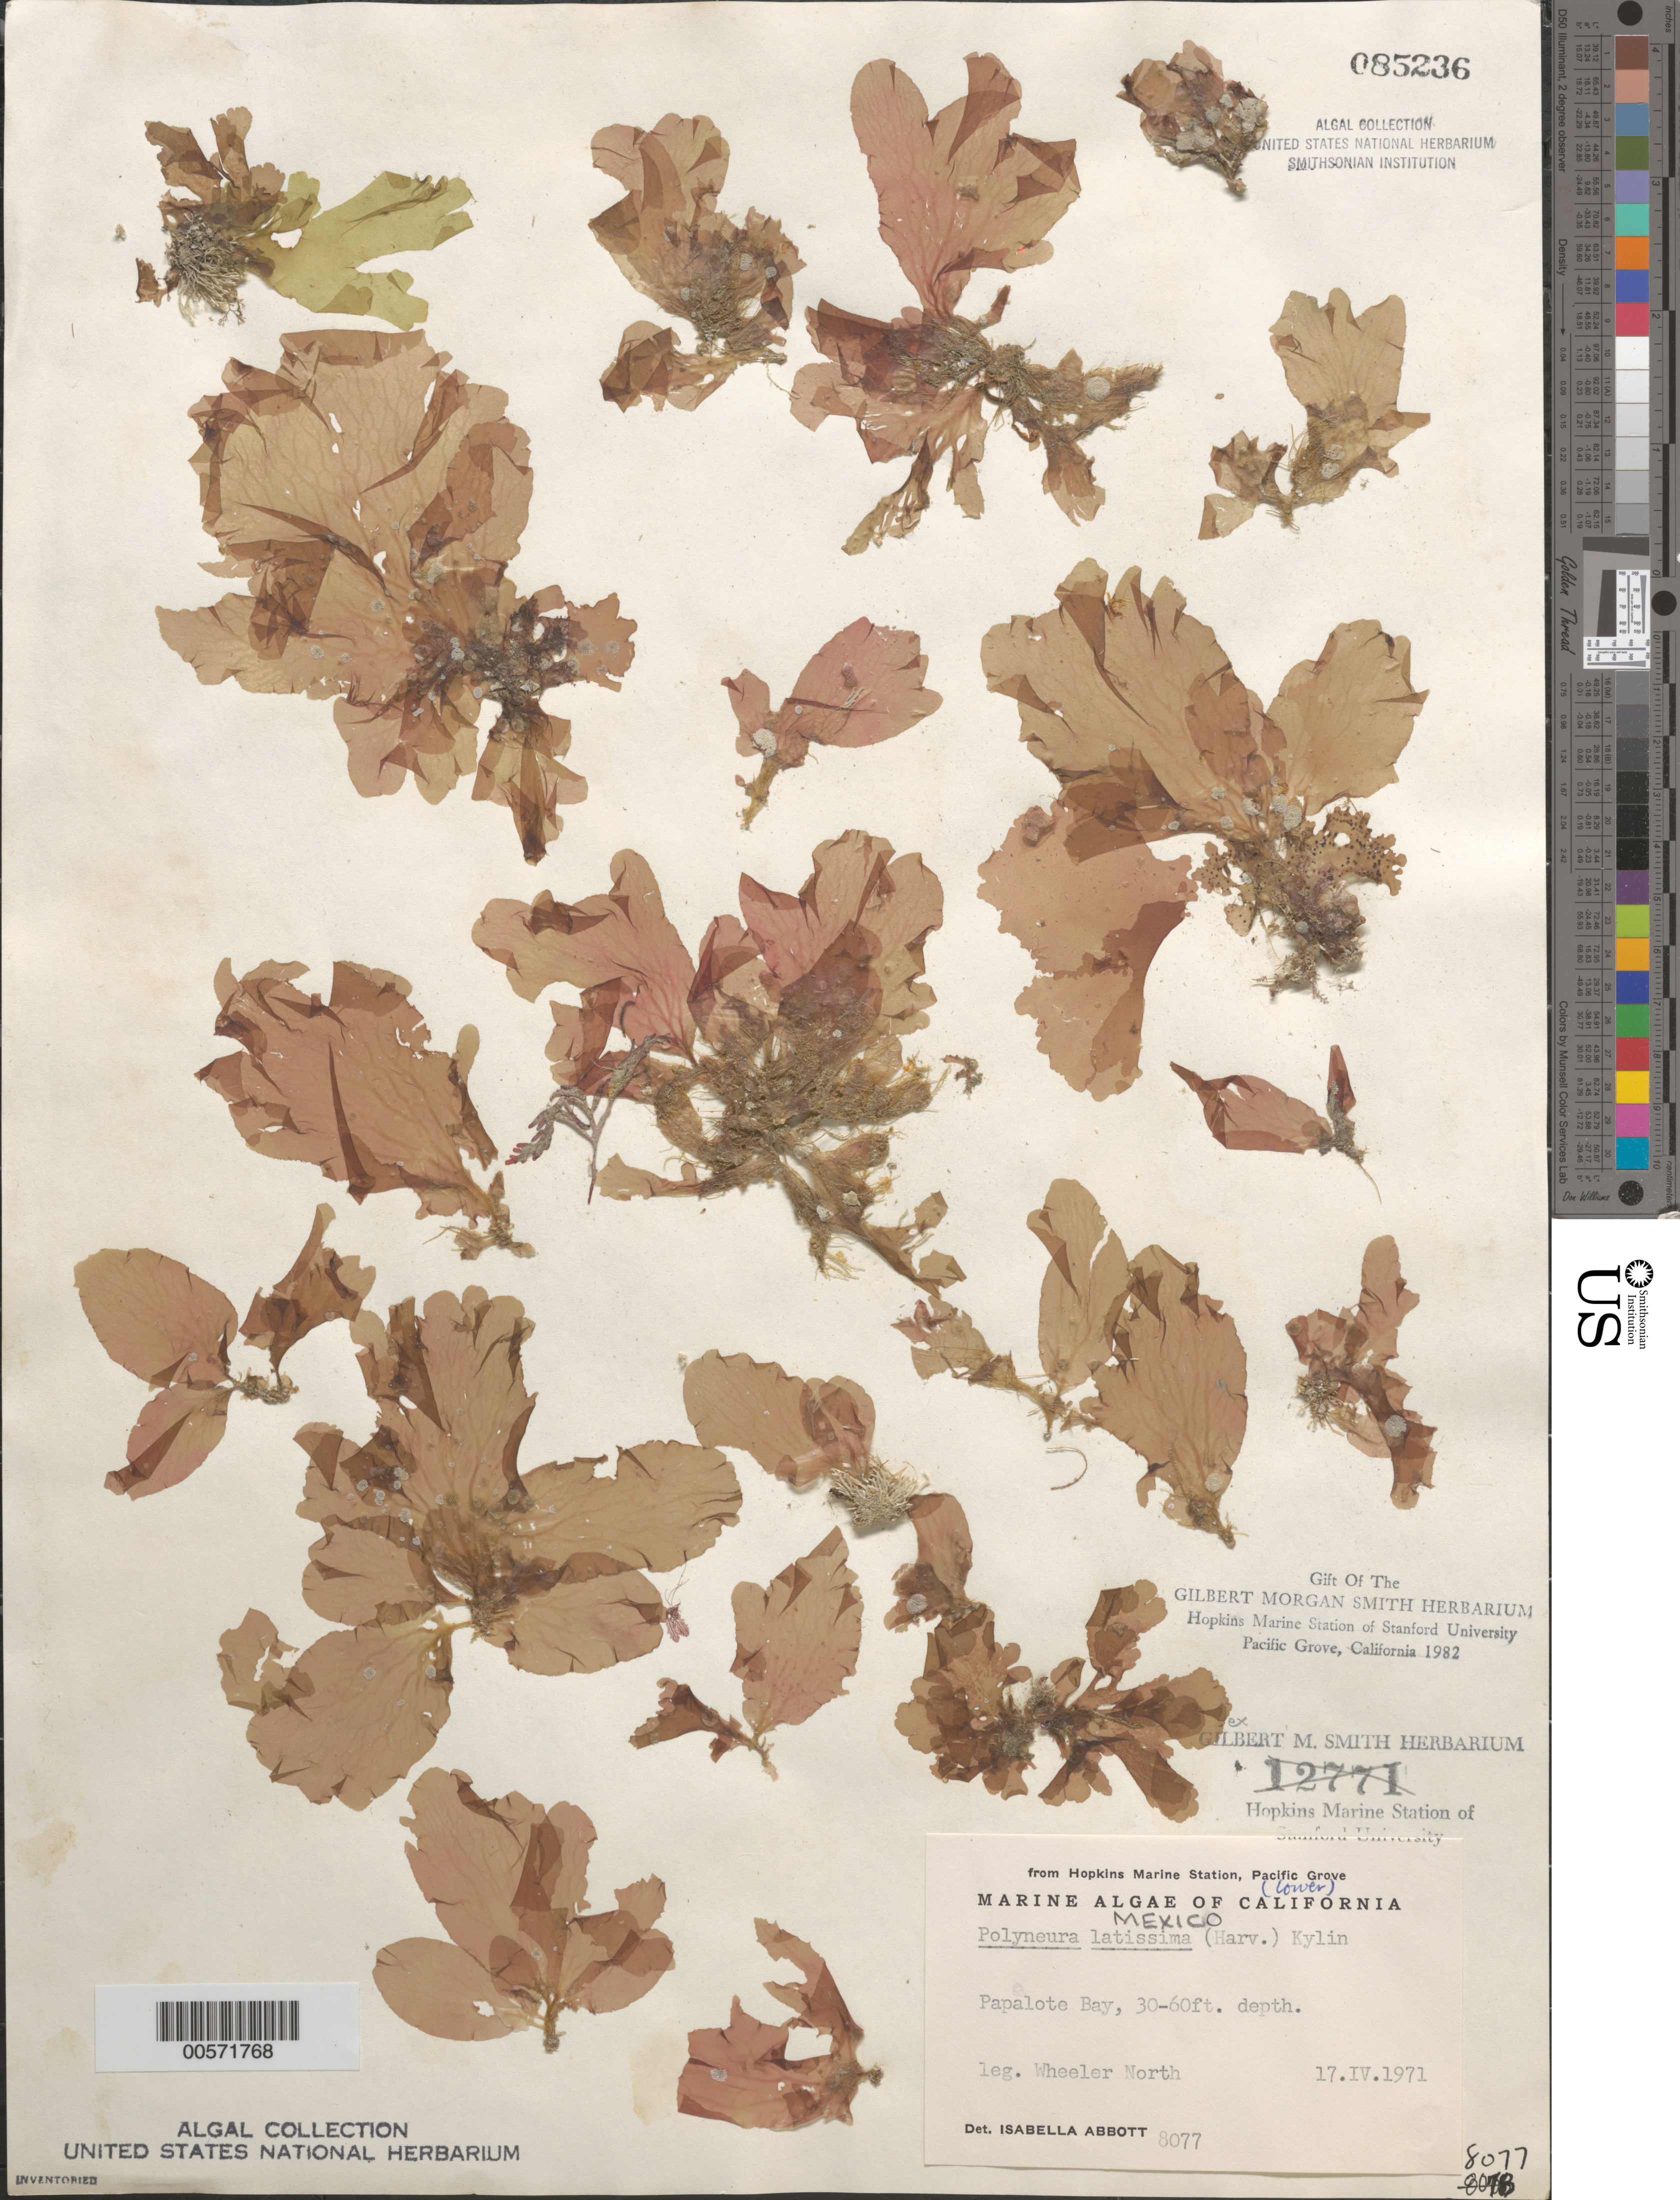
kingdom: Plantae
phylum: Rhodophyta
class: Florideophyceae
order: Ceramiales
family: Delesseriaceae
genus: Polyneura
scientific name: Polyneura latissima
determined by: Abbott, Isabella A.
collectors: W. North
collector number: IAA 8077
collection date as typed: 17 Apr 1971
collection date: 1971-04-17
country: Mexico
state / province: Baja California Norte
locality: Papolote Bay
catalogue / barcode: US 85236